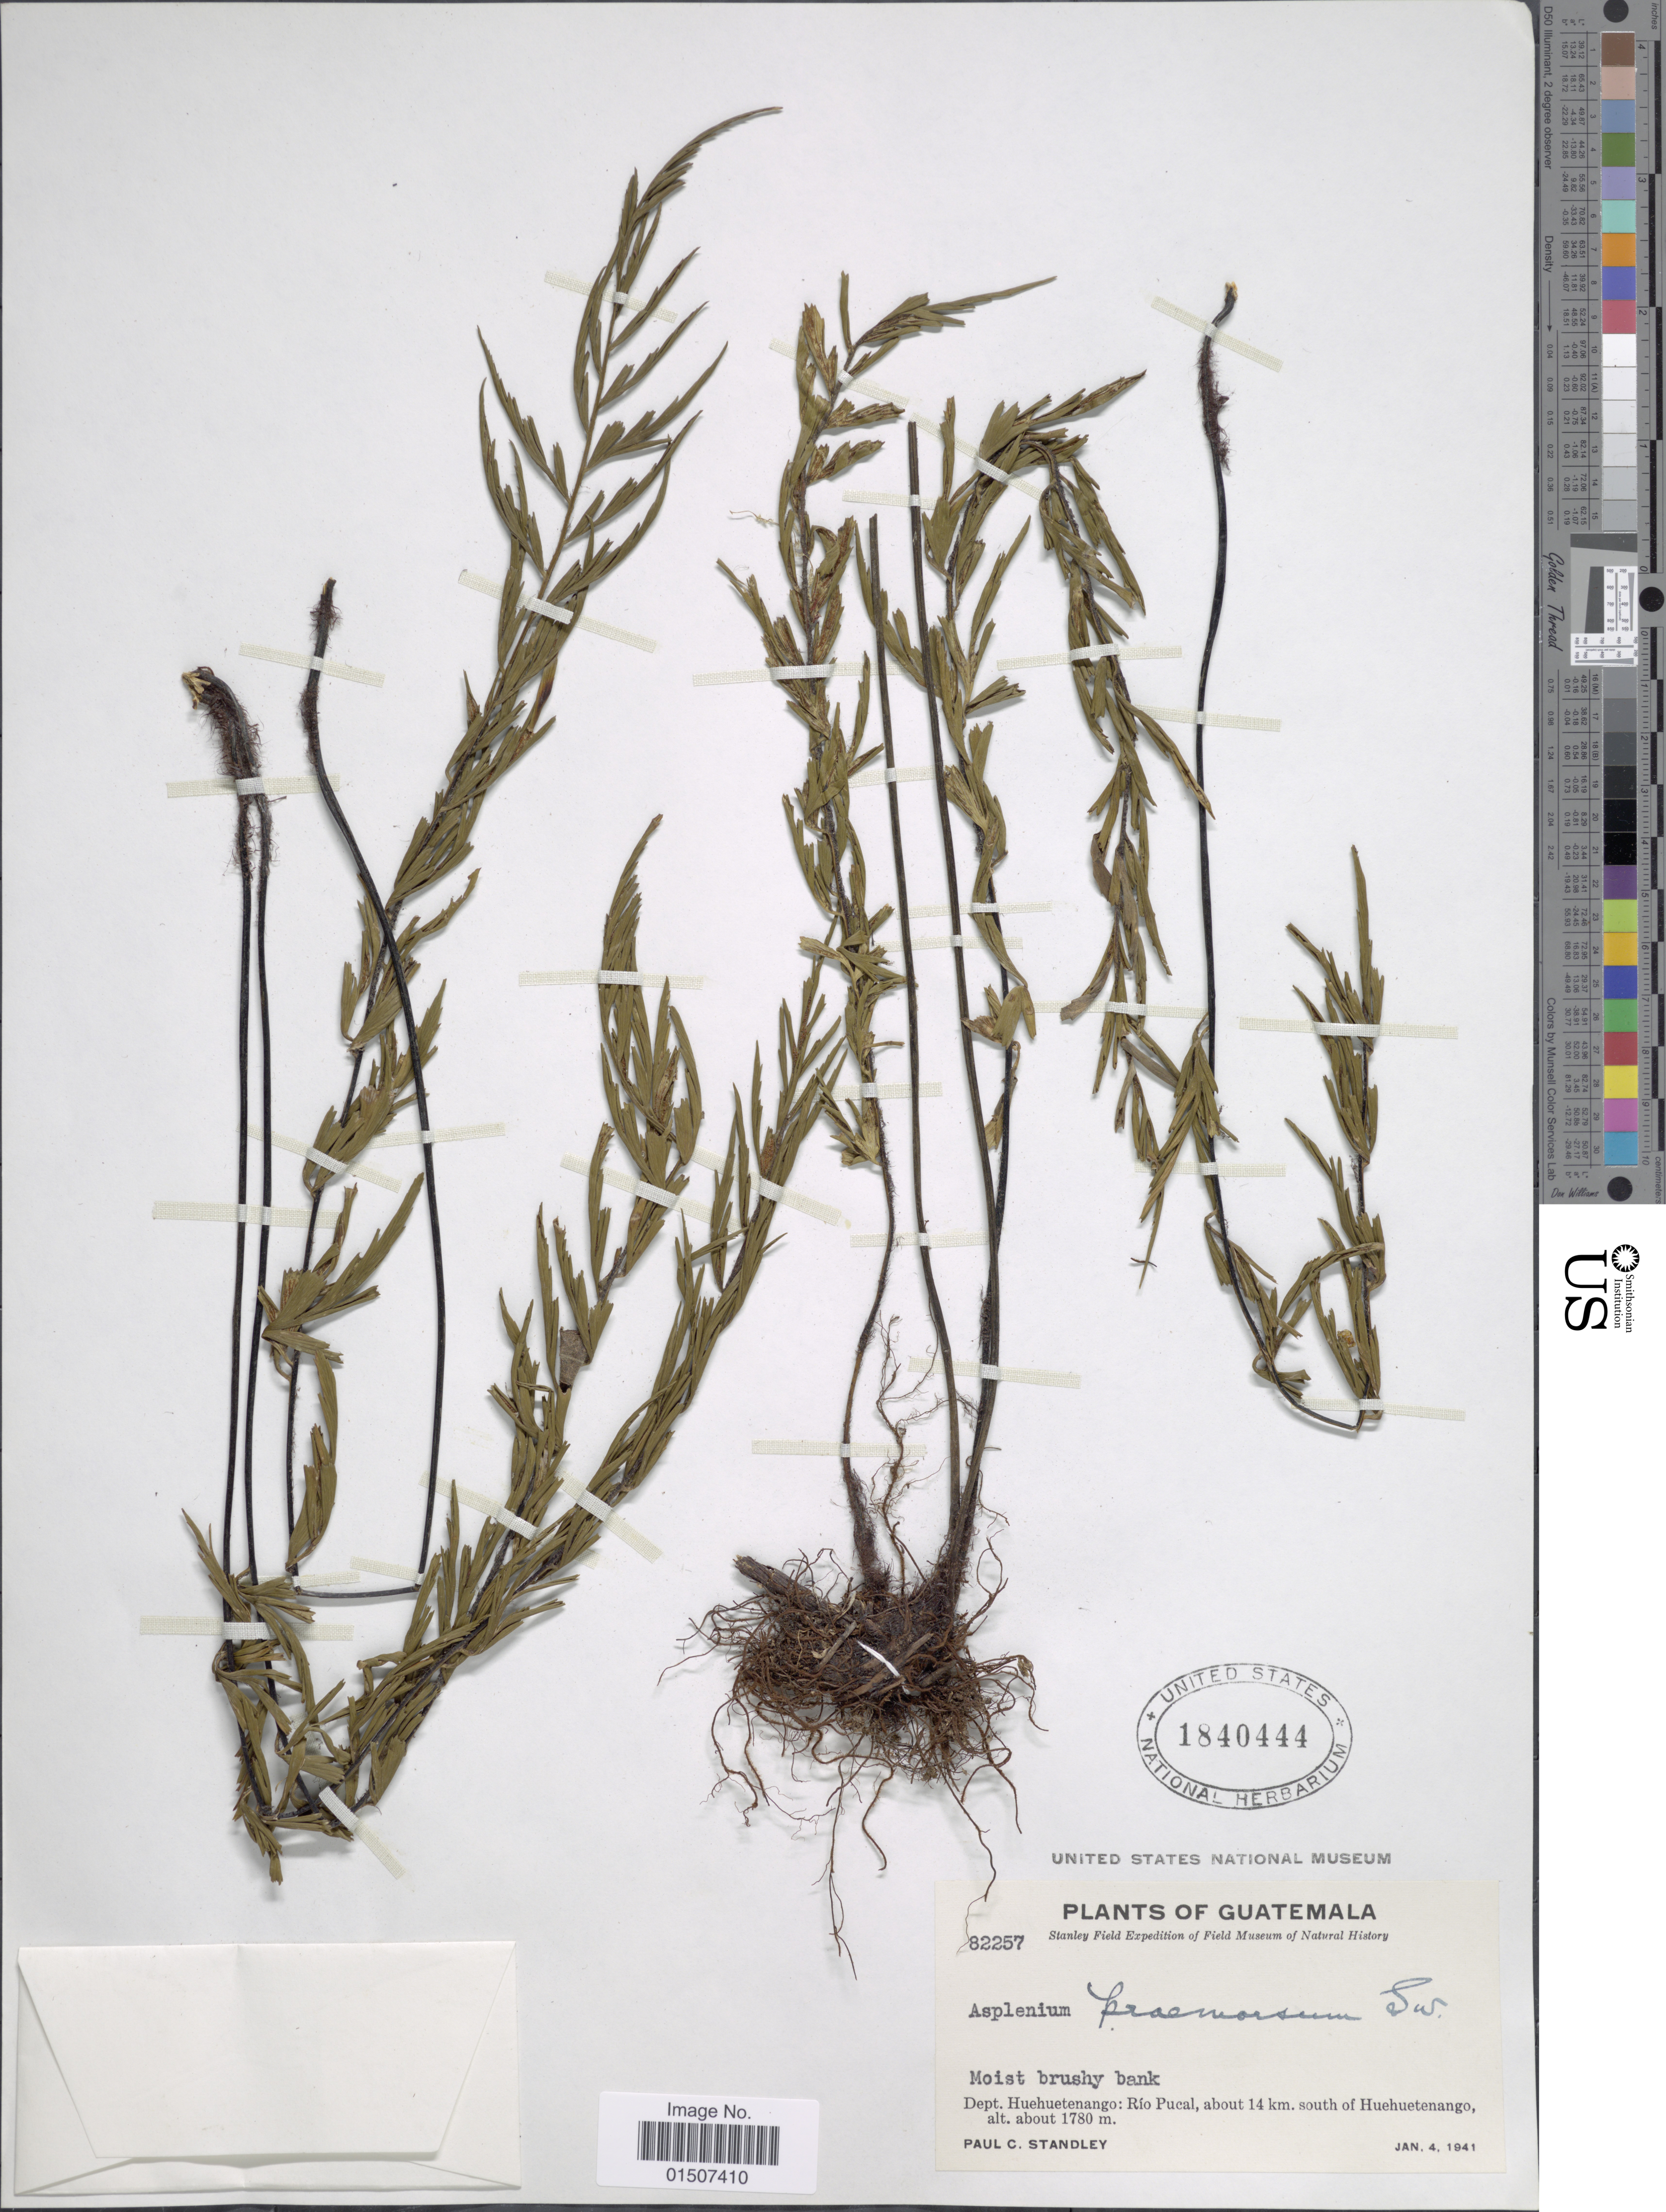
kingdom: Plantae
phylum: Tracheophyta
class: Polypodiopsida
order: Polypodiales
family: Aspleniaceae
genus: Asplenium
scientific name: Asplenium praemorsum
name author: Sw.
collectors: P. C. Standley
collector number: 82257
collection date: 1941-01-04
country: Guatemala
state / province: Huehuetenango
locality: Dept. Huehuetenango: Río Pucal, about 14 km. south of Huehuetenango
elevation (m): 1780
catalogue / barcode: US 1840444